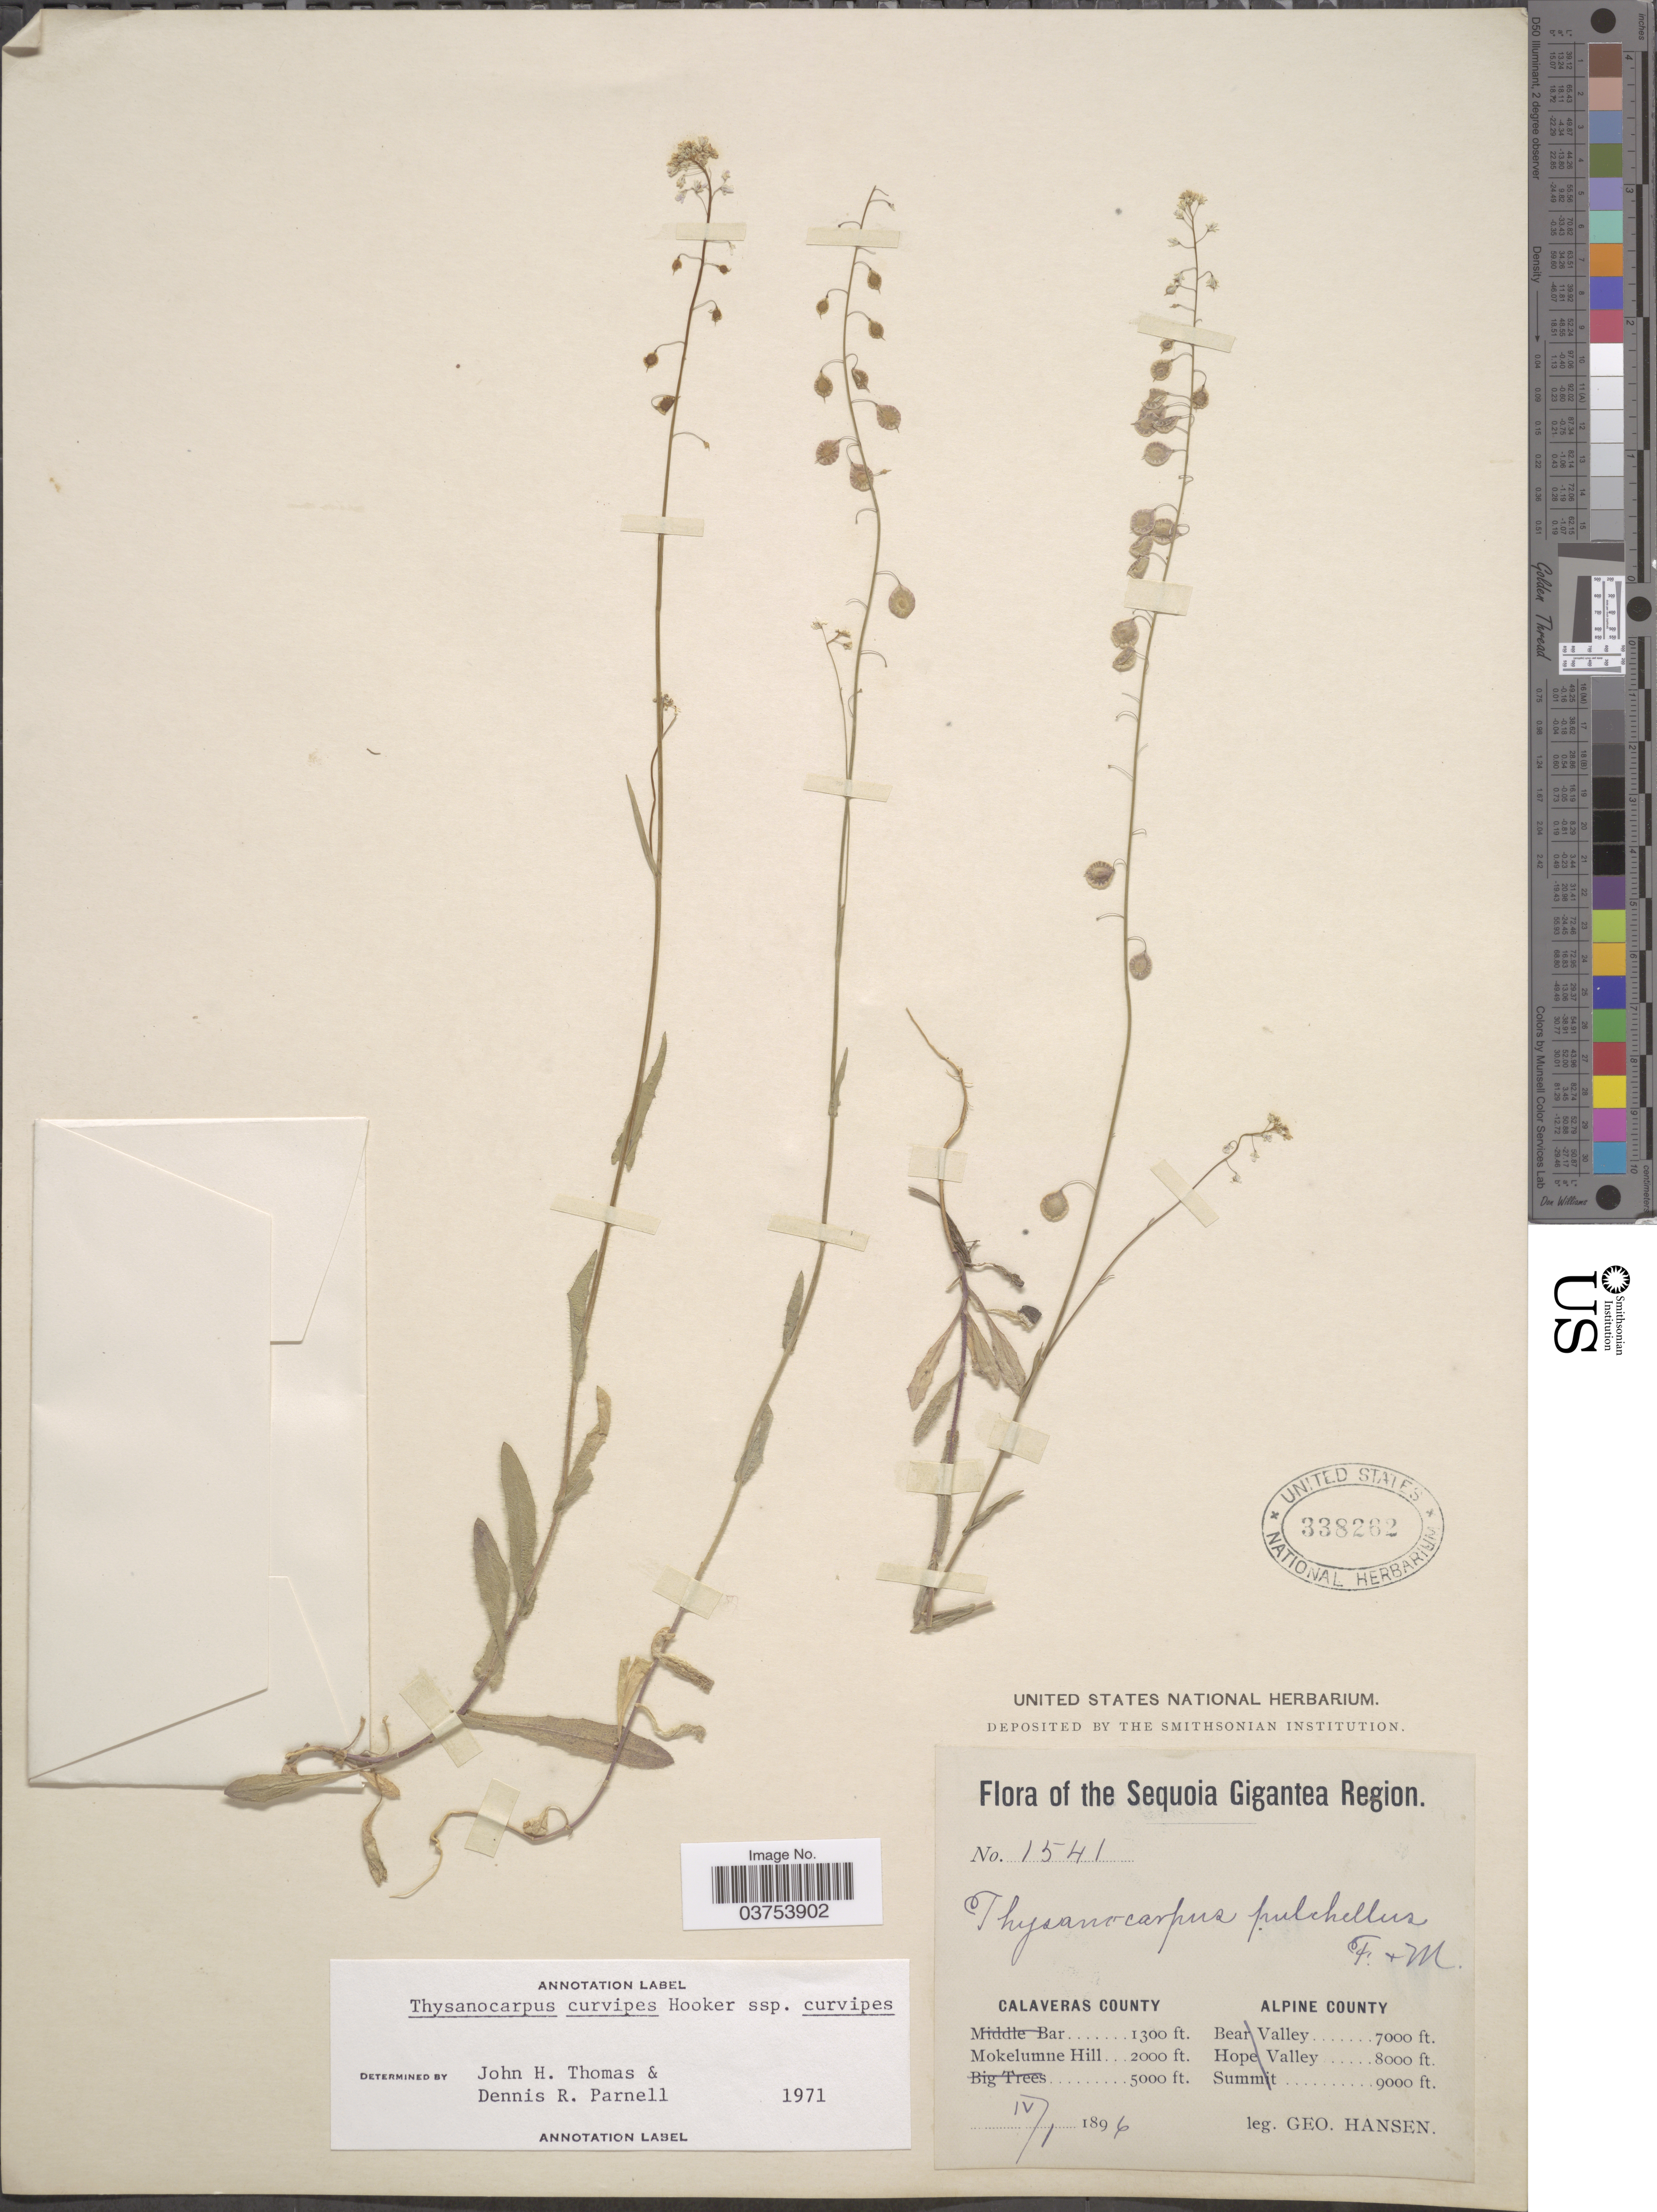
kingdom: Plantae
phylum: Tracheophyta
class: Magnoliopsida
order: Brassicales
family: Brassicaceae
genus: Thysanocarpus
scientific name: Thysanocarpus curvipes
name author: Hook.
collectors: G. Hansen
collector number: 1541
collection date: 1896-04-01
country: United States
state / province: California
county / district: Calaveras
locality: The Sequoia Gigantea Region. Calaveras County. Alpine County. [unsure placement] Mokelumne Hill.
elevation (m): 610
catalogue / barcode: US 338262